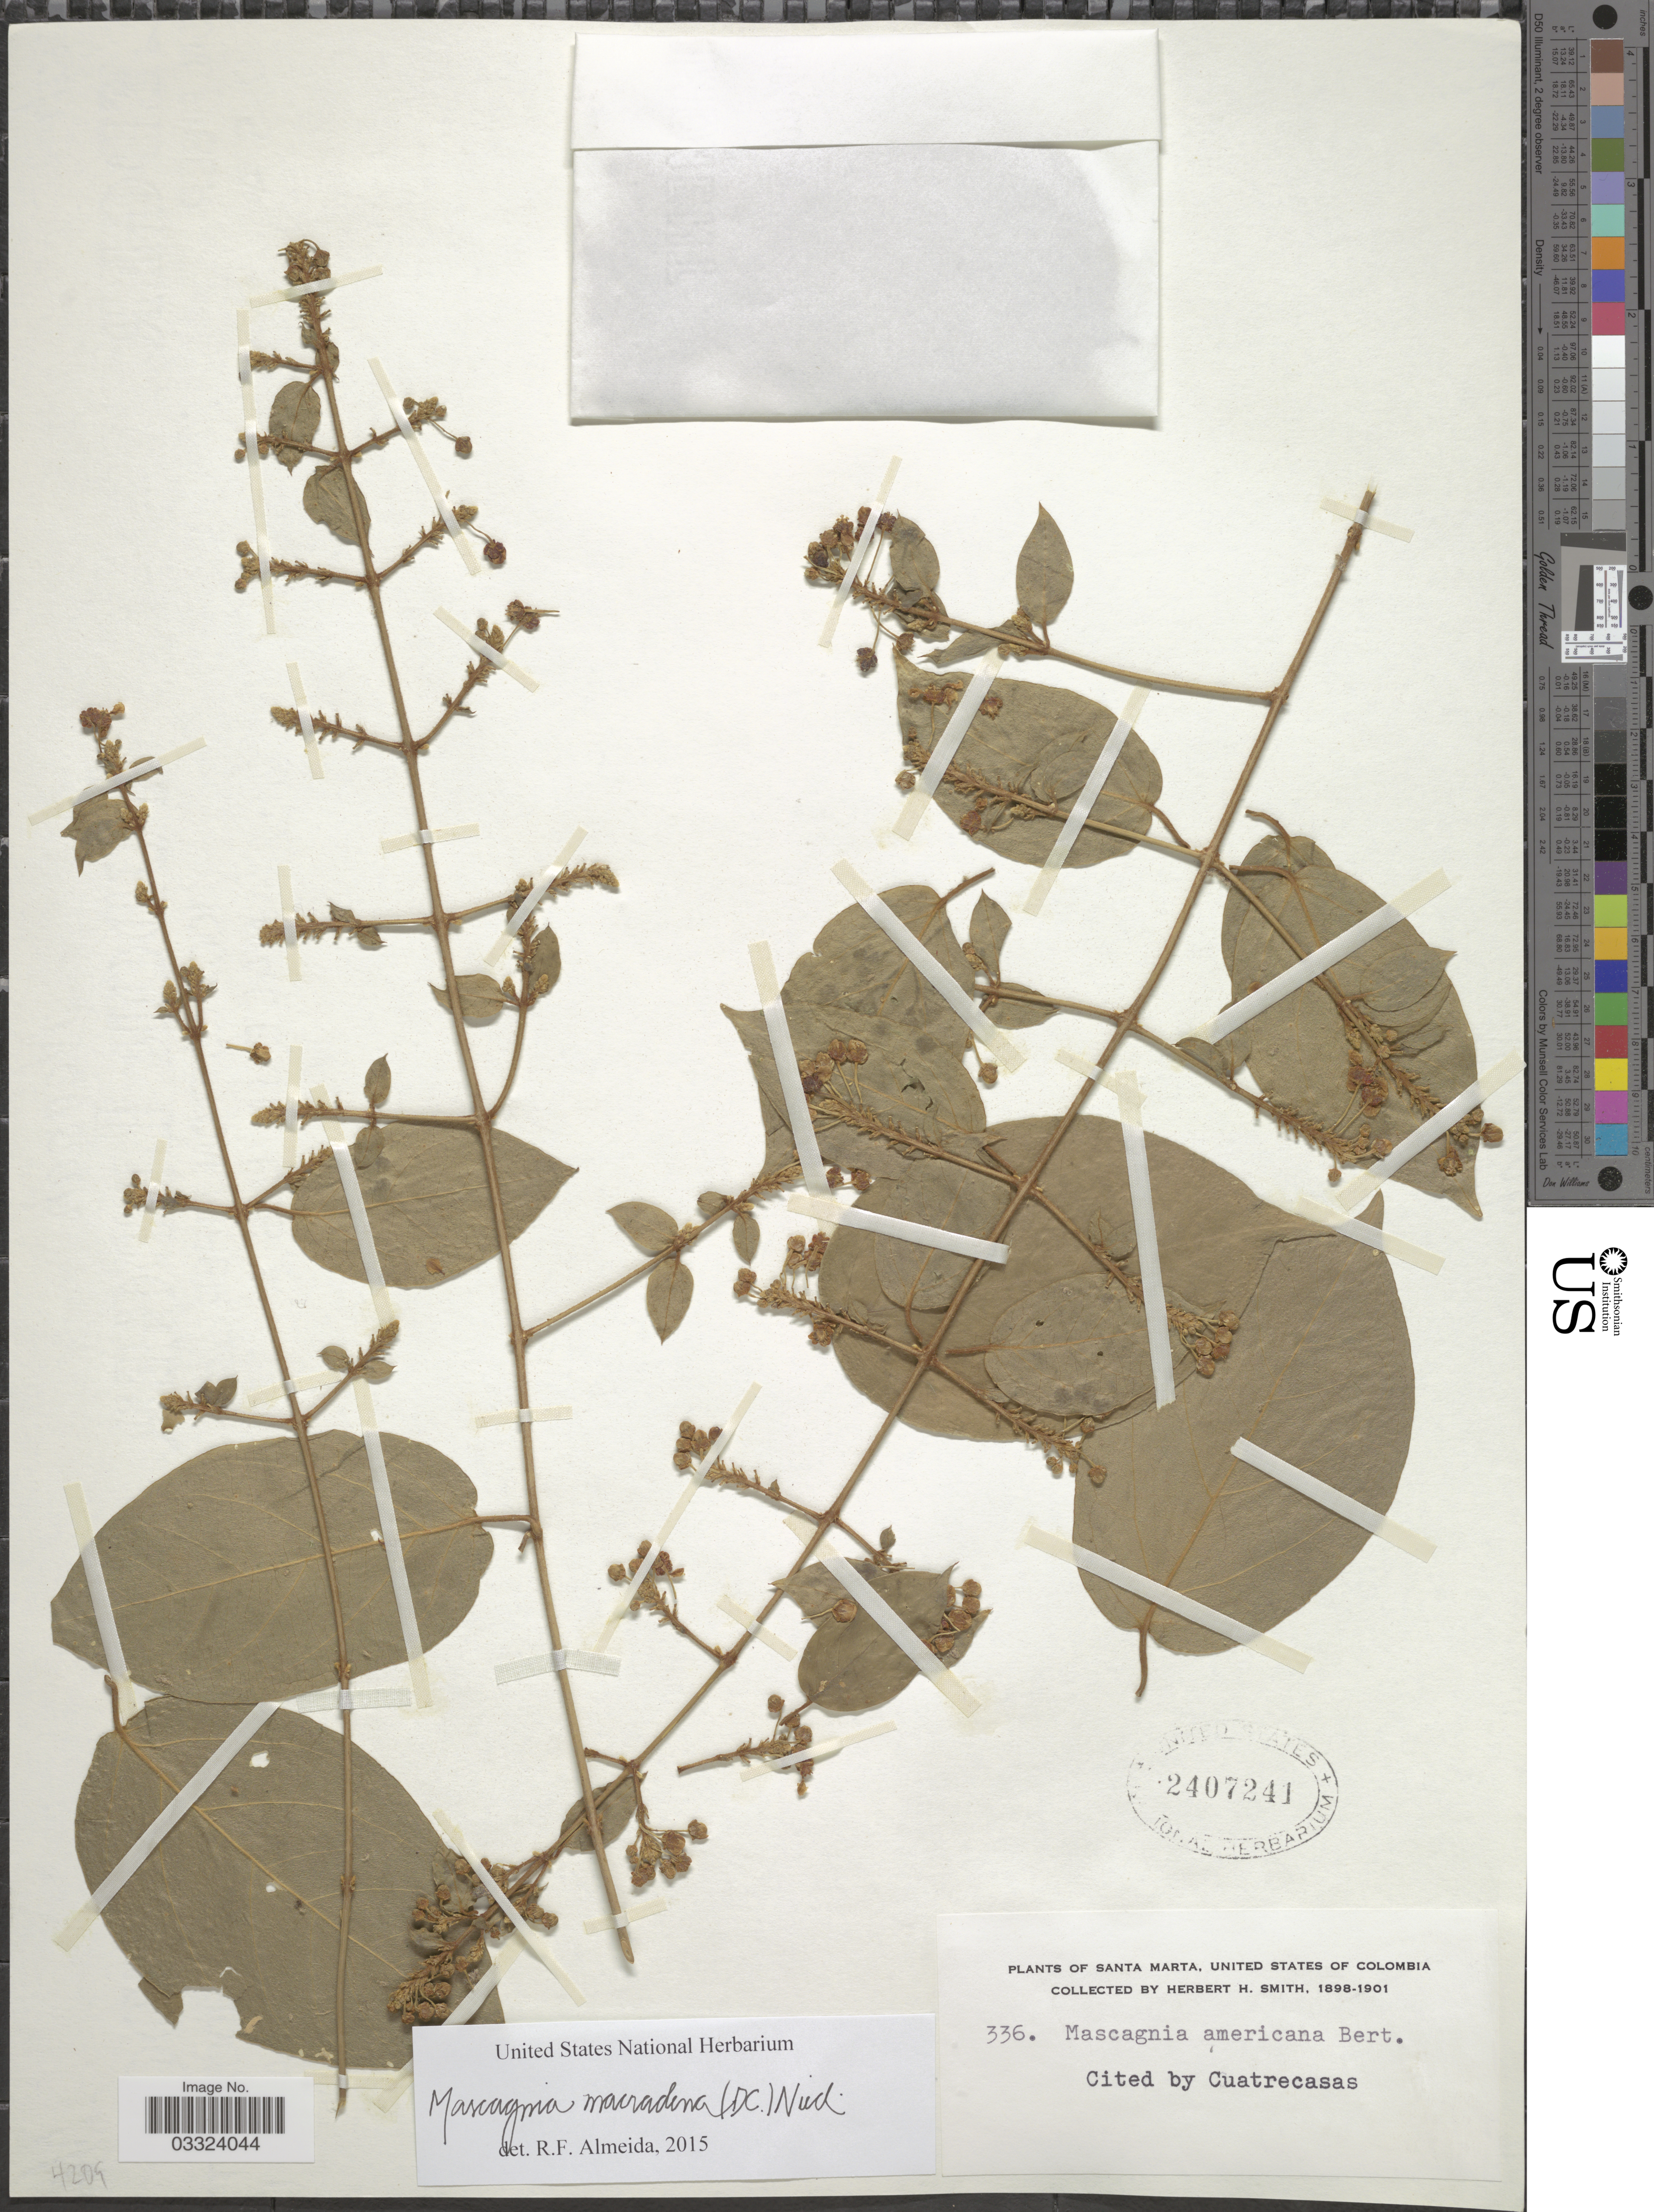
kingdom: Plantae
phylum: Tracheophyta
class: Magnoliopsida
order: Malpighiales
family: Malpighiaceae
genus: Mascagnia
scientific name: Mascagnia macradena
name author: (DC.) Nied.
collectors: Herbert H. Smith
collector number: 336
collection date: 1898/1901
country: Colombia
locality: Santa Marta, United States of Colombia.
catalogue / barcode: US 2407241